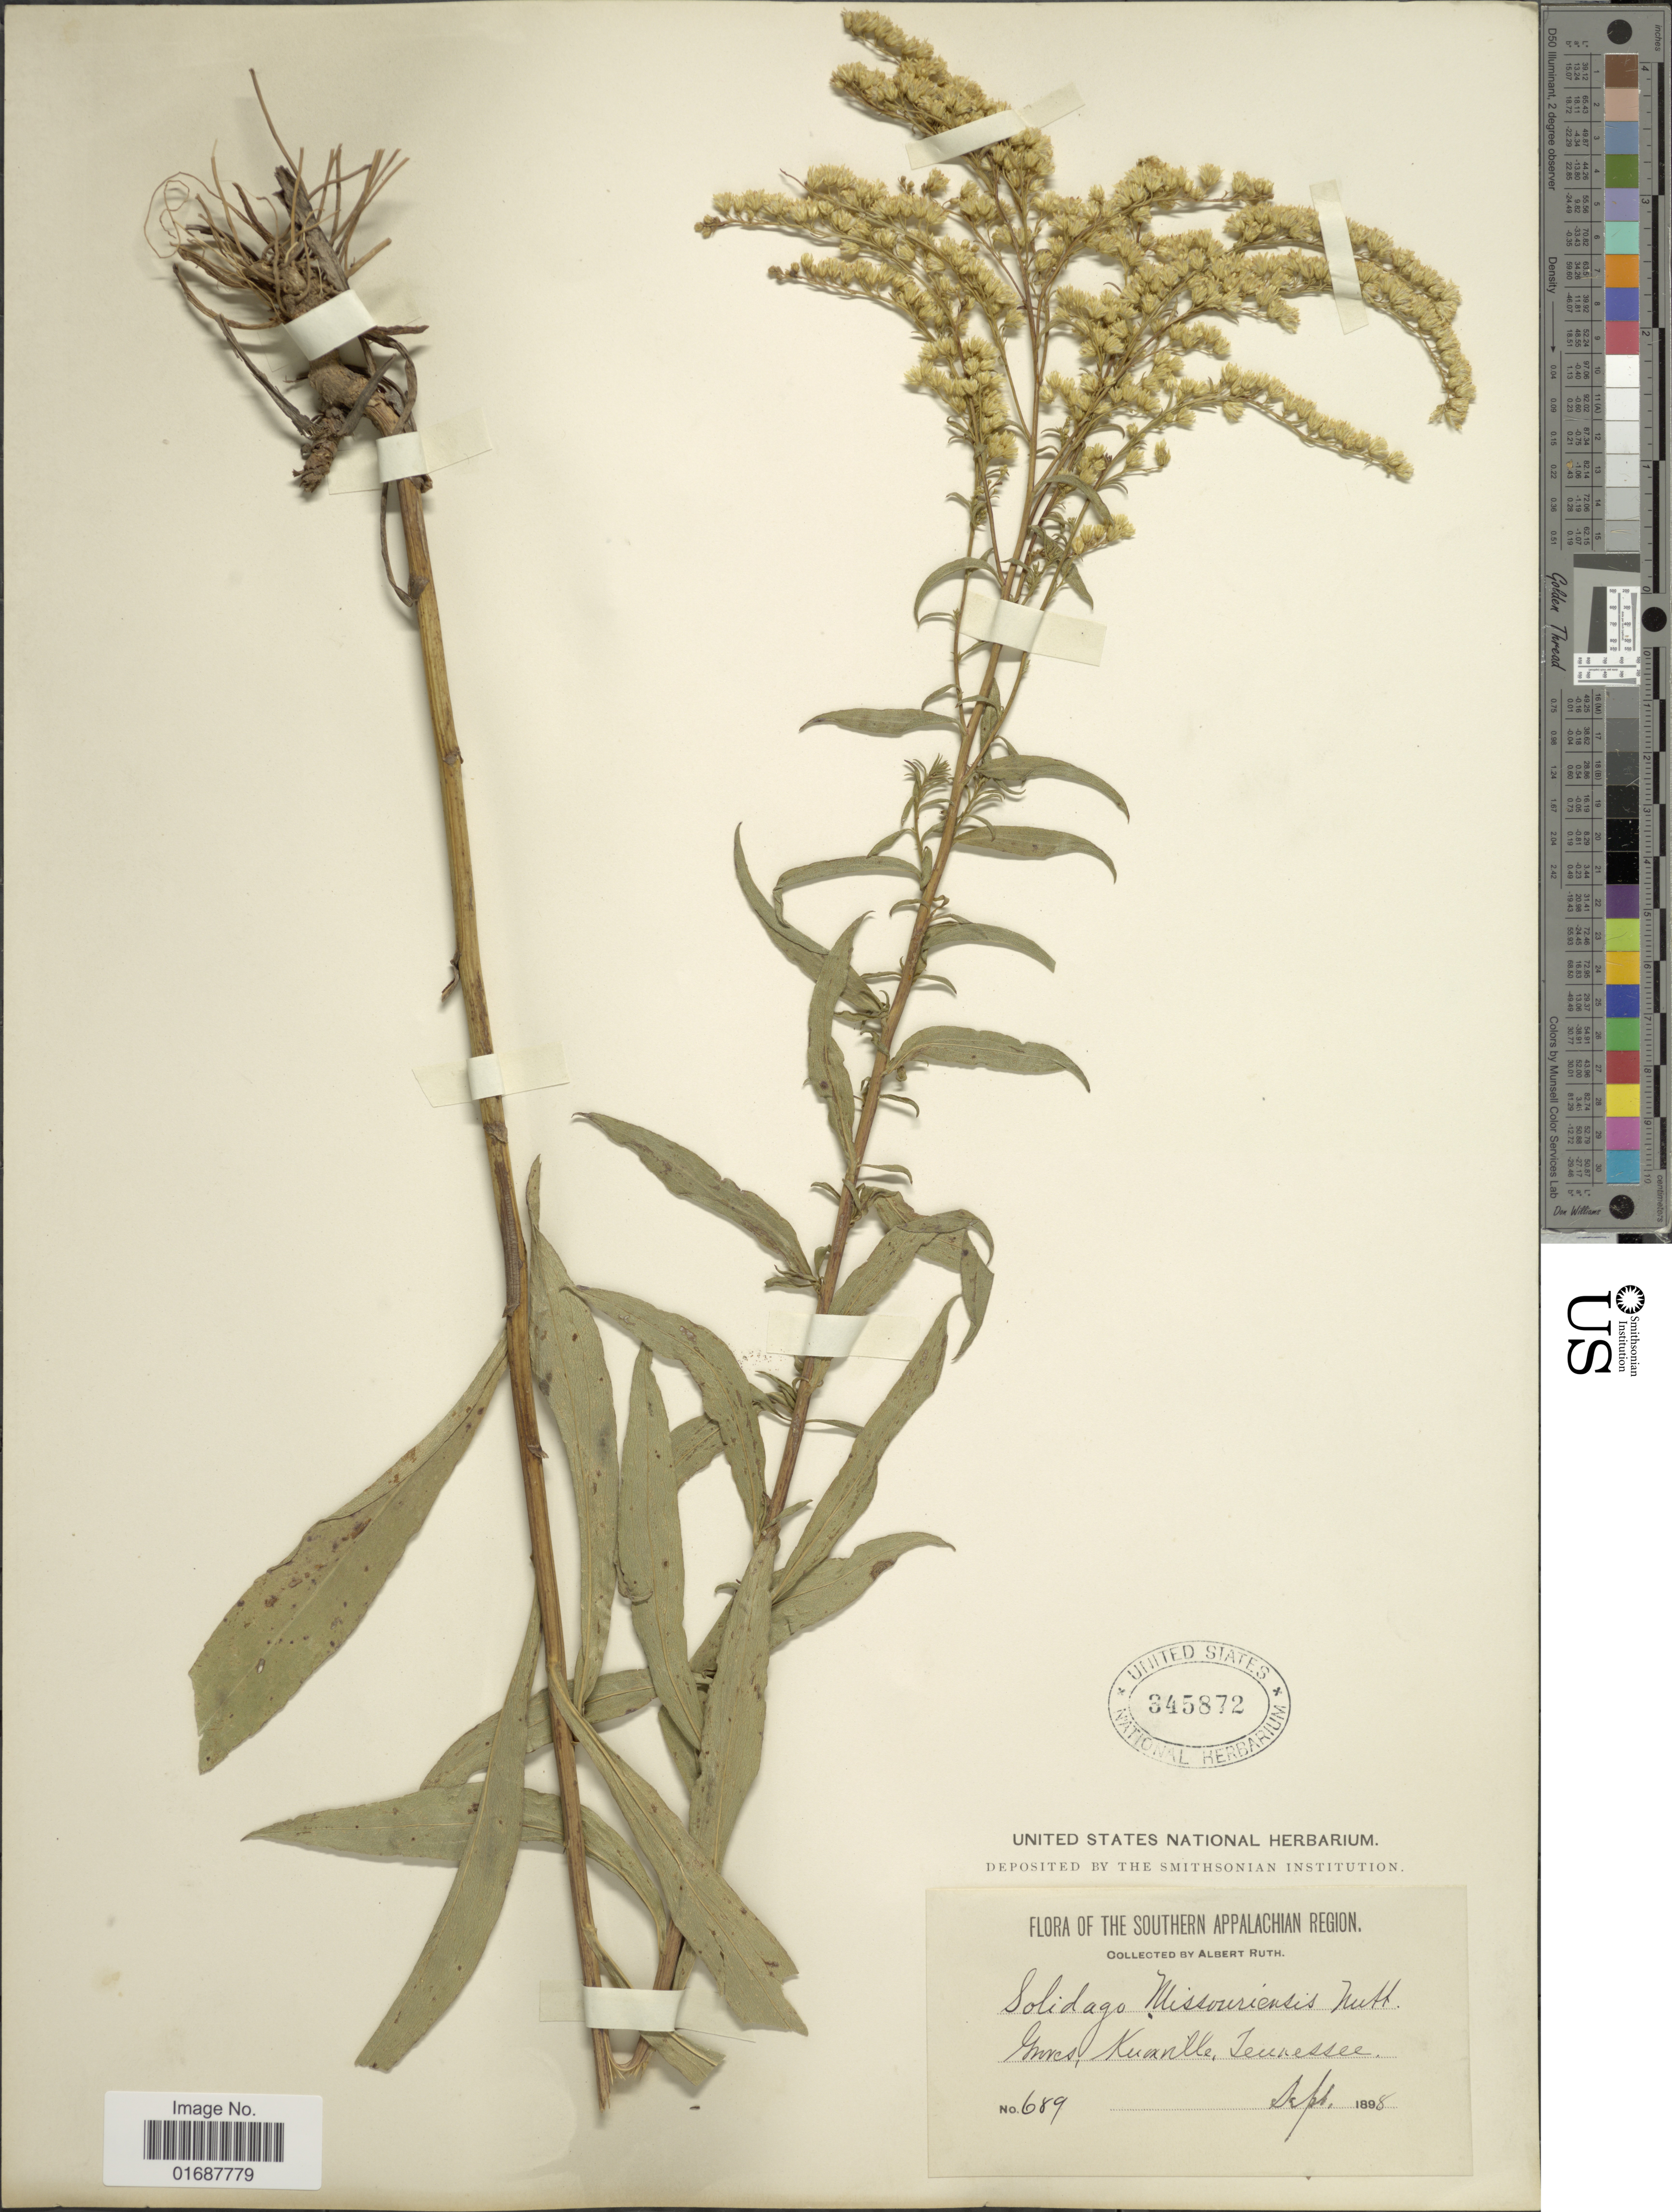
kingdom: Plantae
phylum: Tracheophyta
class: Magnoliopsida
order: Asterales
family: Asteraceae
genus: Solidago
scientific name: Solidago juncea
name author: Aiton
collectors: A. Ruth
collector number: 689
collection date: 1898-09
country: United States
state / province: Tennessee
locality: Southern Appalachian Region. gunes, Knoxville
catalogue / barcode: US 345872